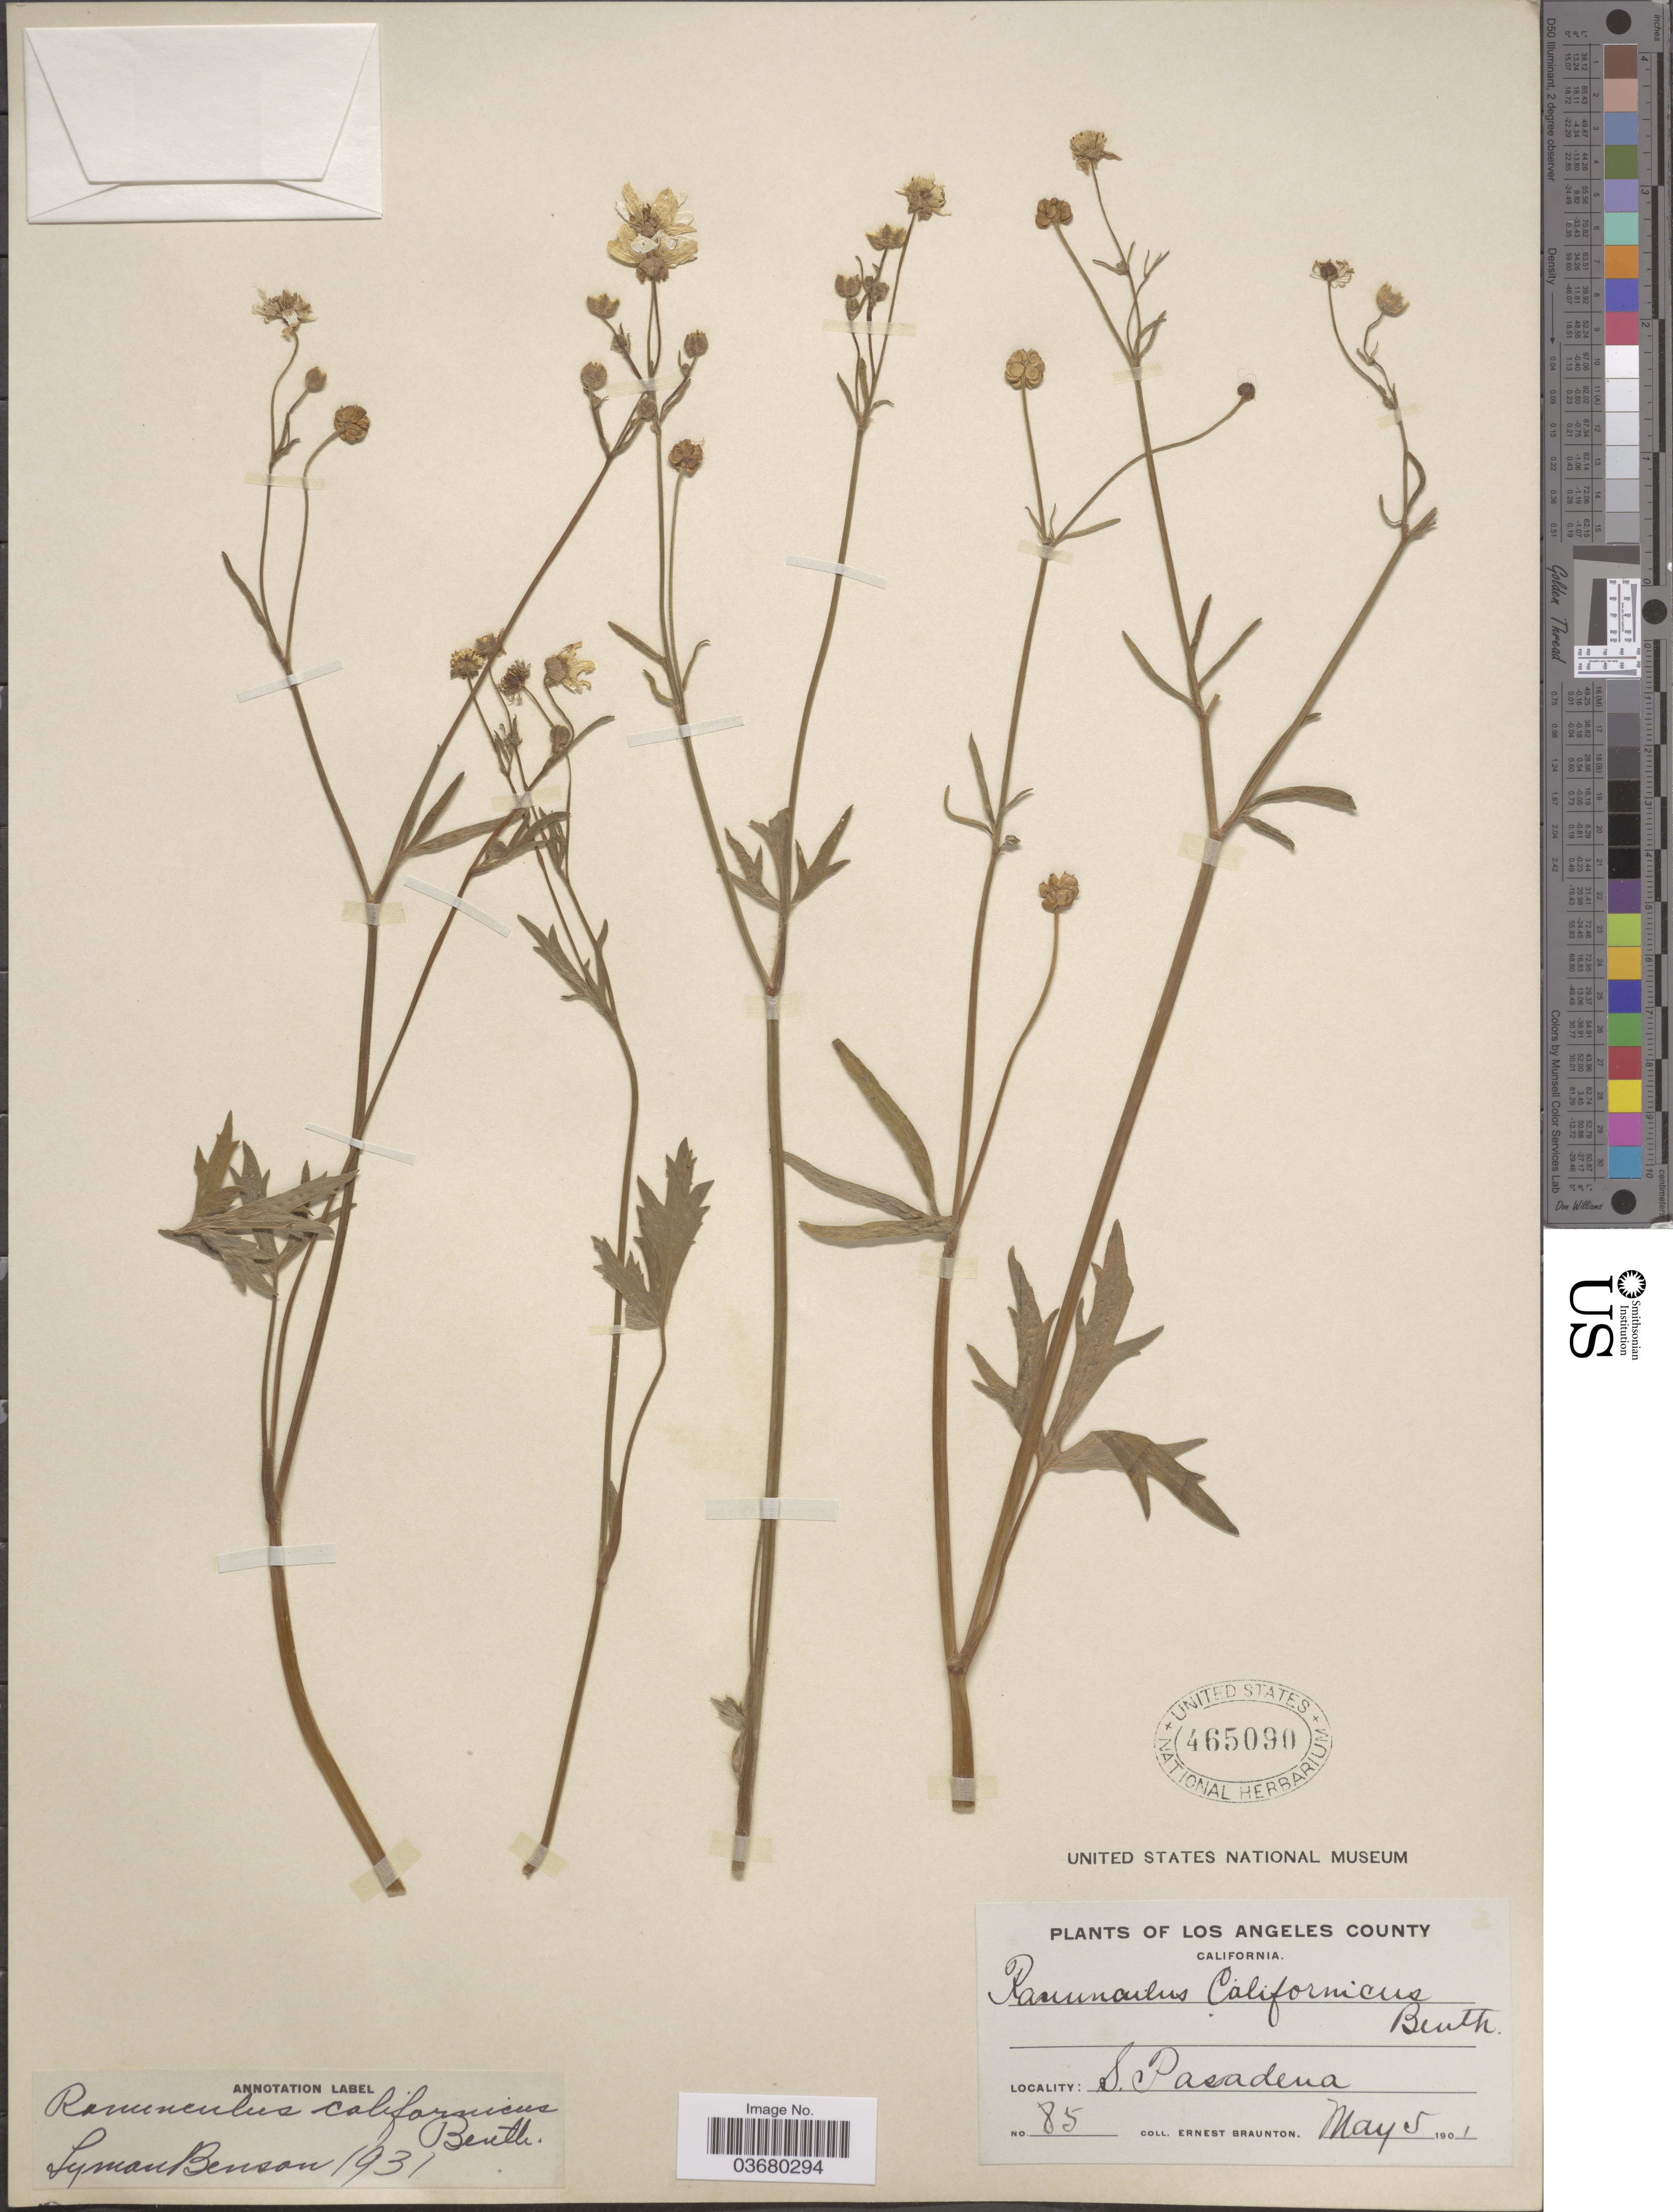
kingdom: Plantae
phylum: Tracheophyta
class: Magnoliopsida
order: Ranunculales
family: Ranunculaceae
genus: Ranunculus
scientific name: Ranunculus californicus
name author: Benth.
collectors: E. Braunton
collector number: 85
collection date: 1901-05-05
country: United States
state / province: California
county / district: Los Angeles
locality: Los Angeles County. S. Pasadena.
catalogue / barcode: US 465090